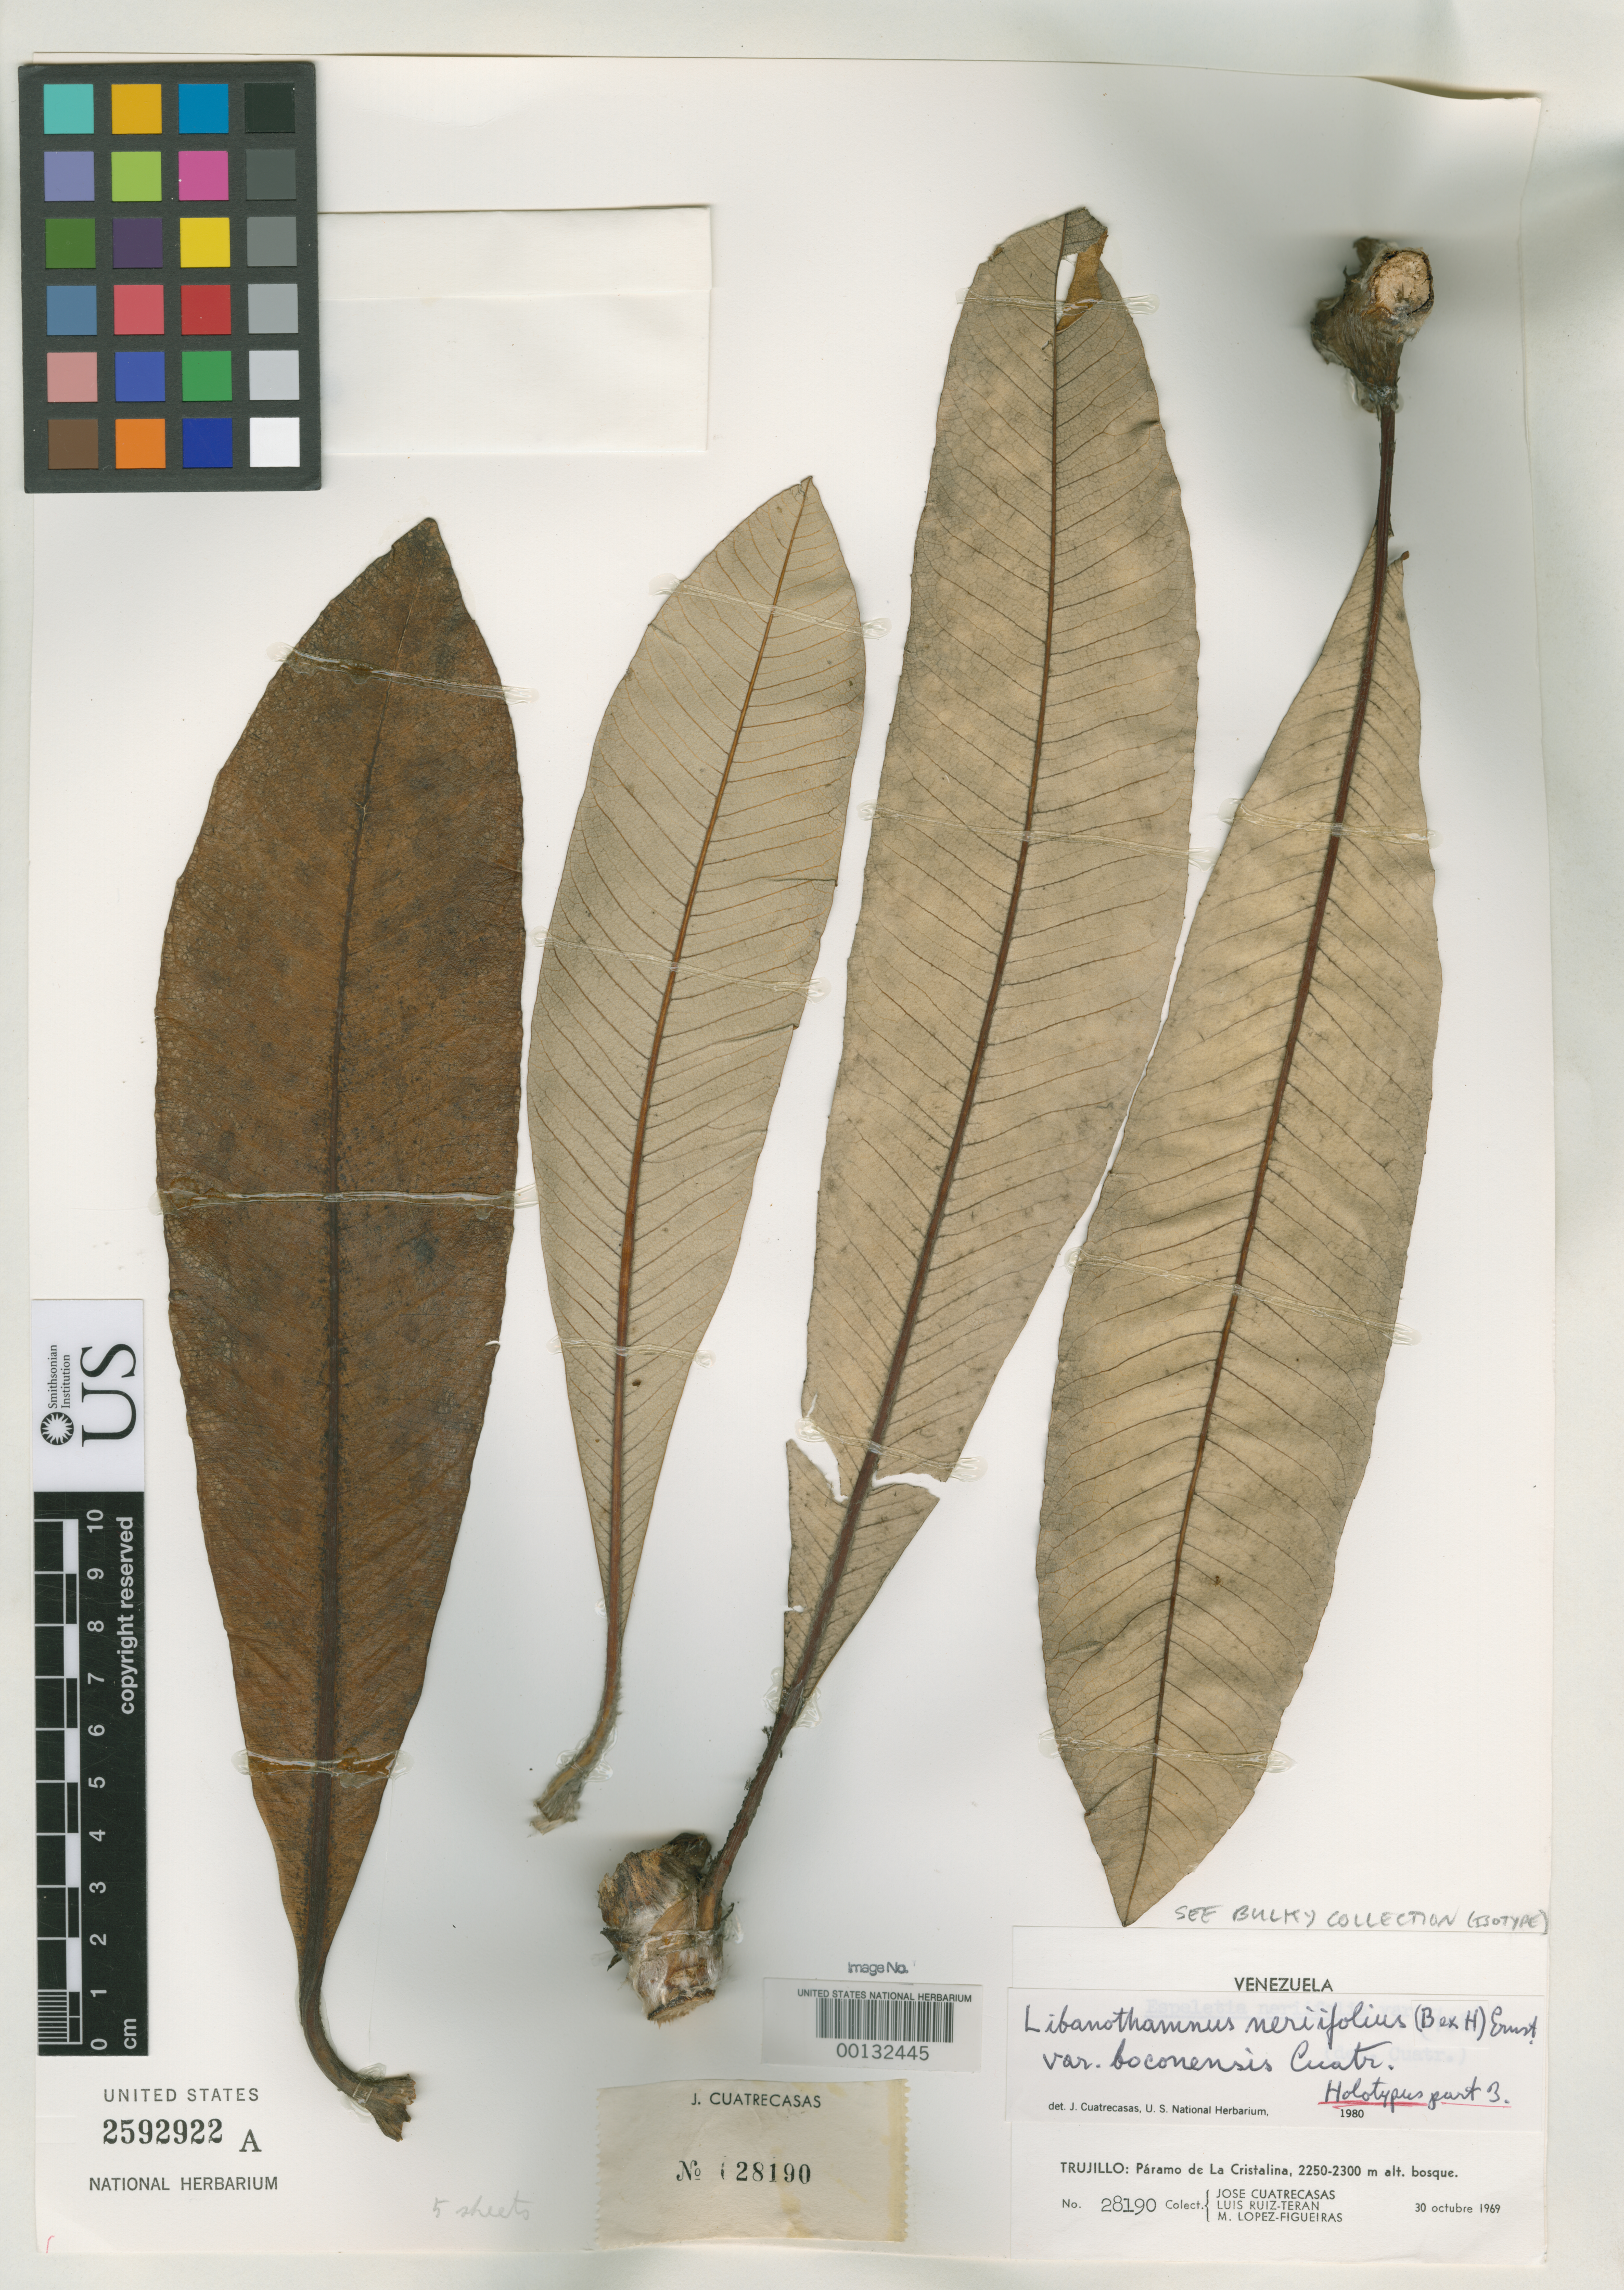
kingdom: Plantae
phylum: Tracheophyta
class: Magnoliopsida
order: Asterales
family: Asteraceae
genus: Libanothamnus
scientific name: Libanothamnus neriifolius var. boconensis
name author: Cuatrec.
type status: Holotype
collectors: J. Cuatrecasas, L. E. Ruíz-Terán & M. López Figueiras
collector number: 28190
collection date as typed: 30 Oct 1969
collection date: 1969-10-30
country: Venezuela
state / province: Trujillo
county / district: Bocono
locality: Páramo de La Cristalina.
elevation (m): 2250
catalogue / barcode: US 2592922A